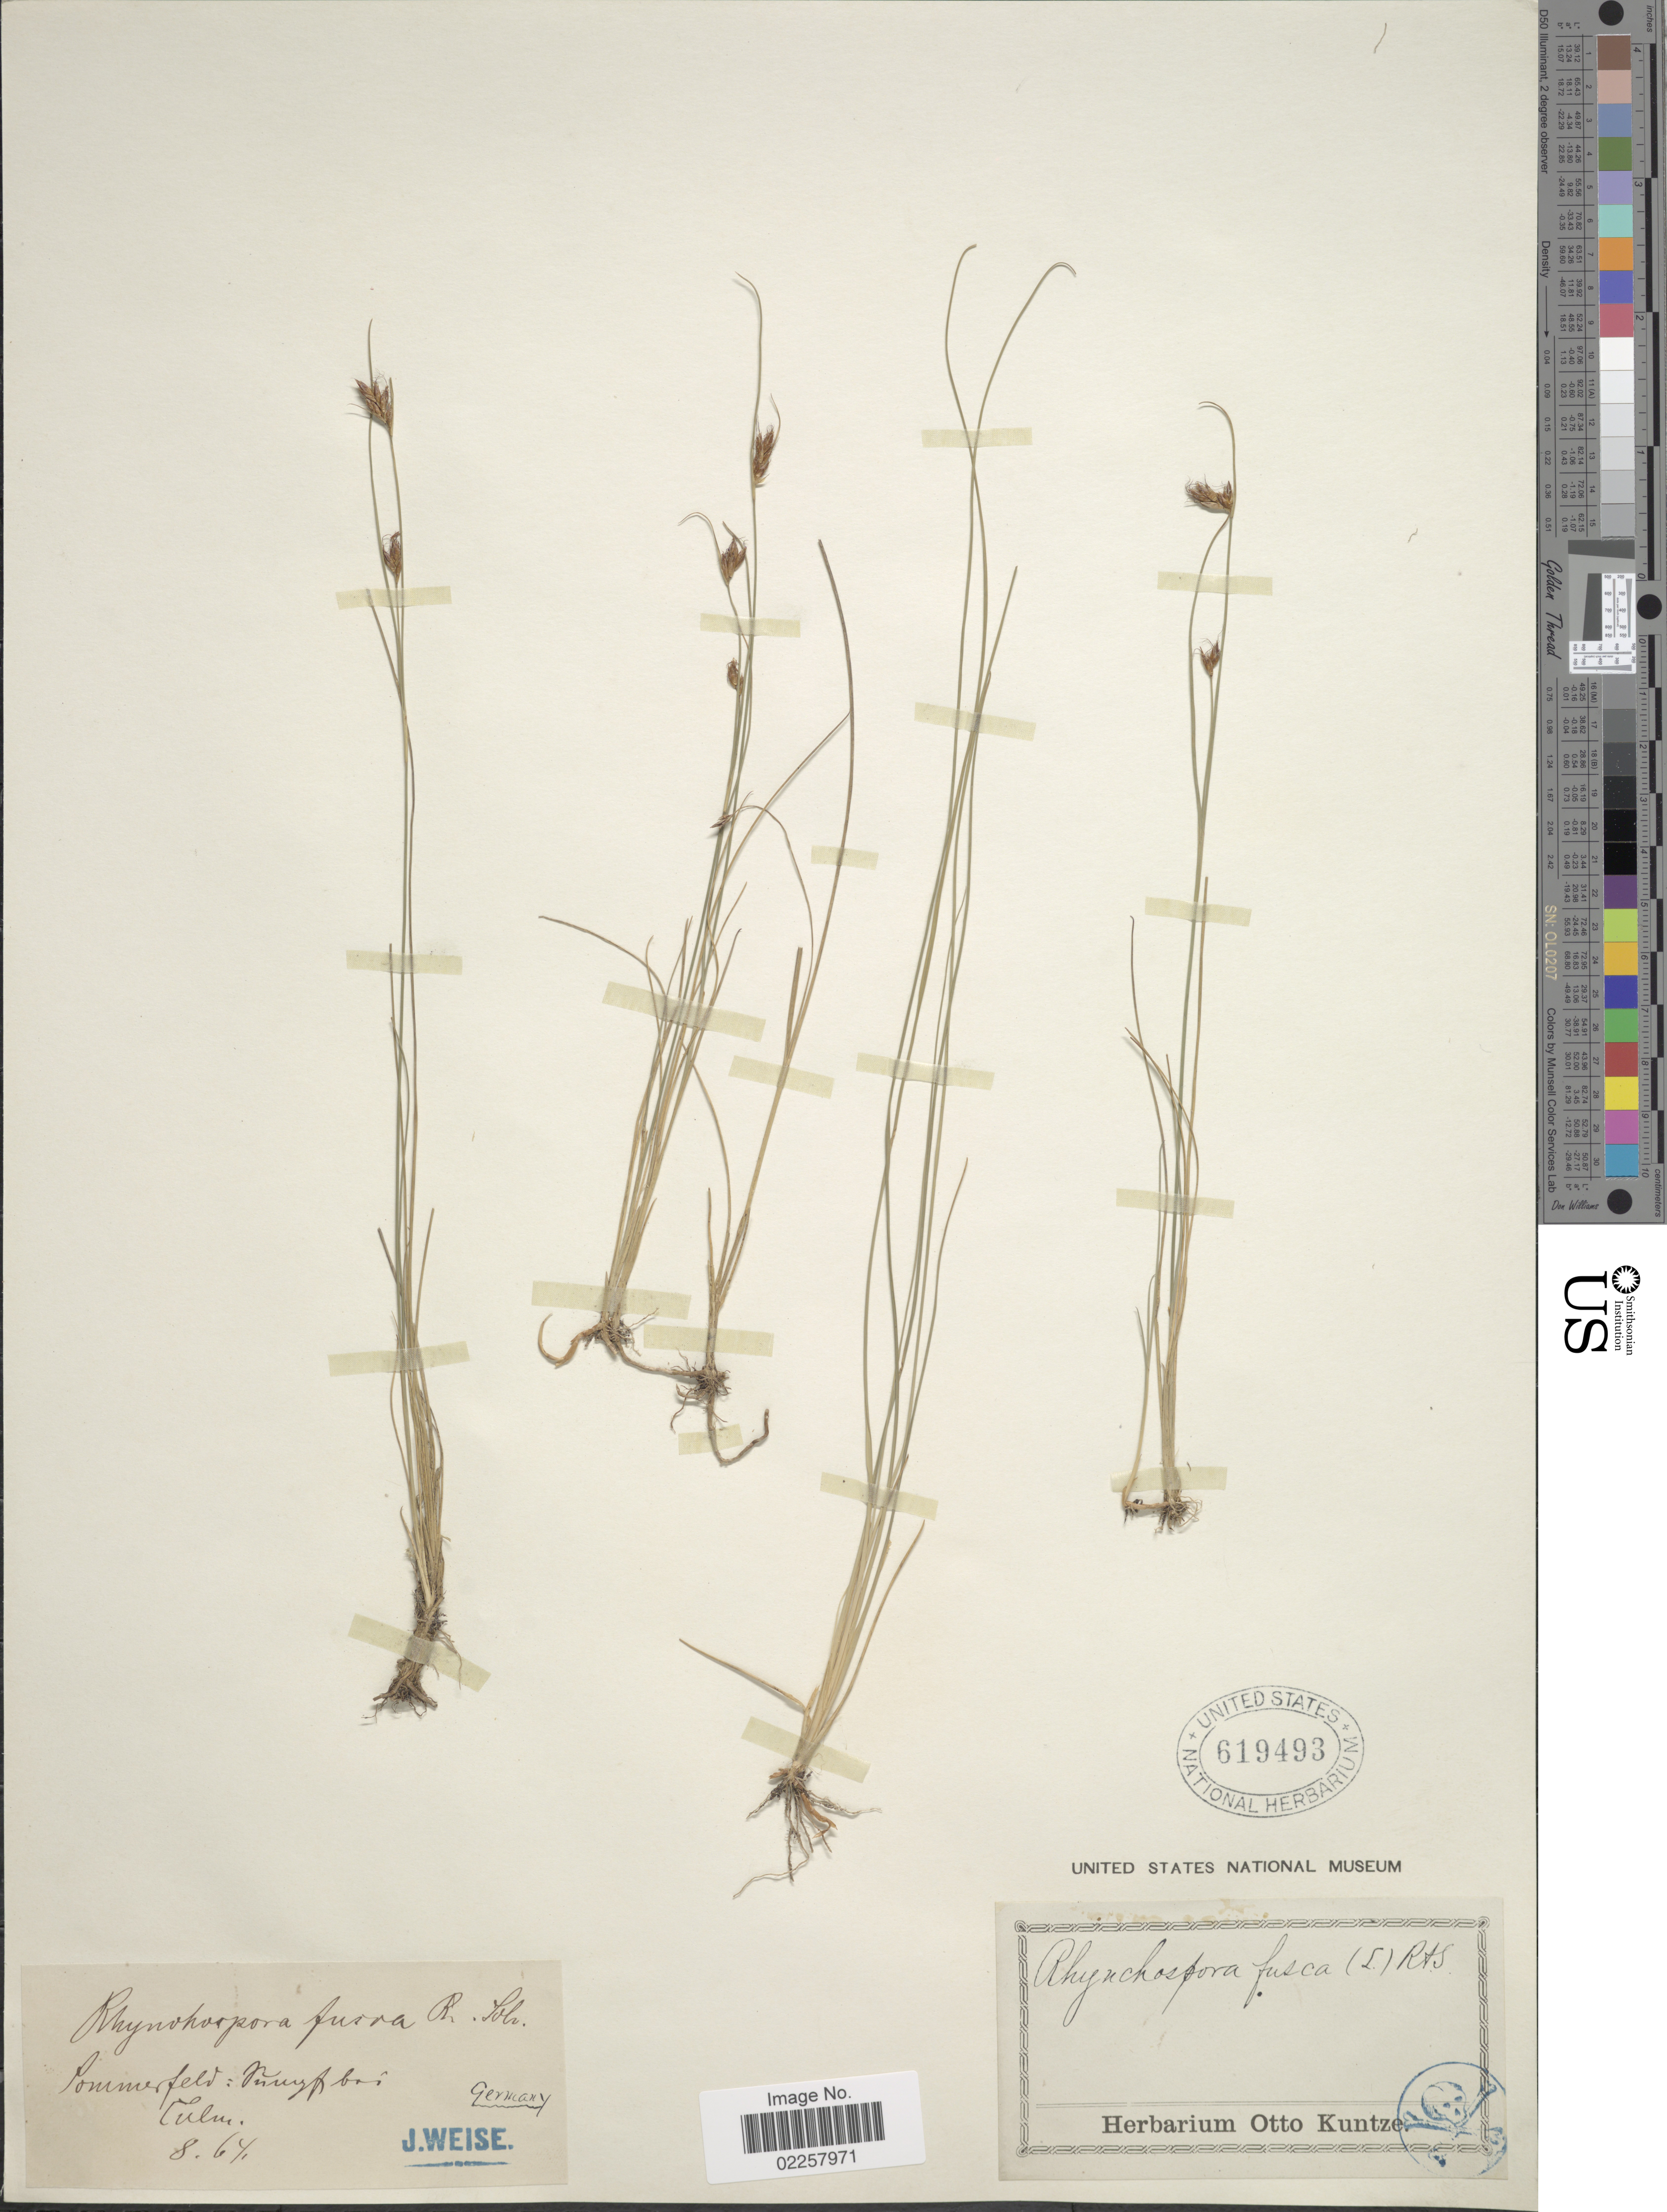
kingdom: Plantae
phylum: Tracheophyta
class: Liliopsida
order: Poales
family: Cyperaceae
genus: Rhynchospora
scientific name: Rhynchospora fusca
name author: (L.) W.T. Aiton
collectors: J. Weise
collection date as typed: Transcribed d/m/y: /8/64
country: Germany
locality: Sommefeld: Punyf bei Culm [interpreted]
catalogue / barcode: US 619493